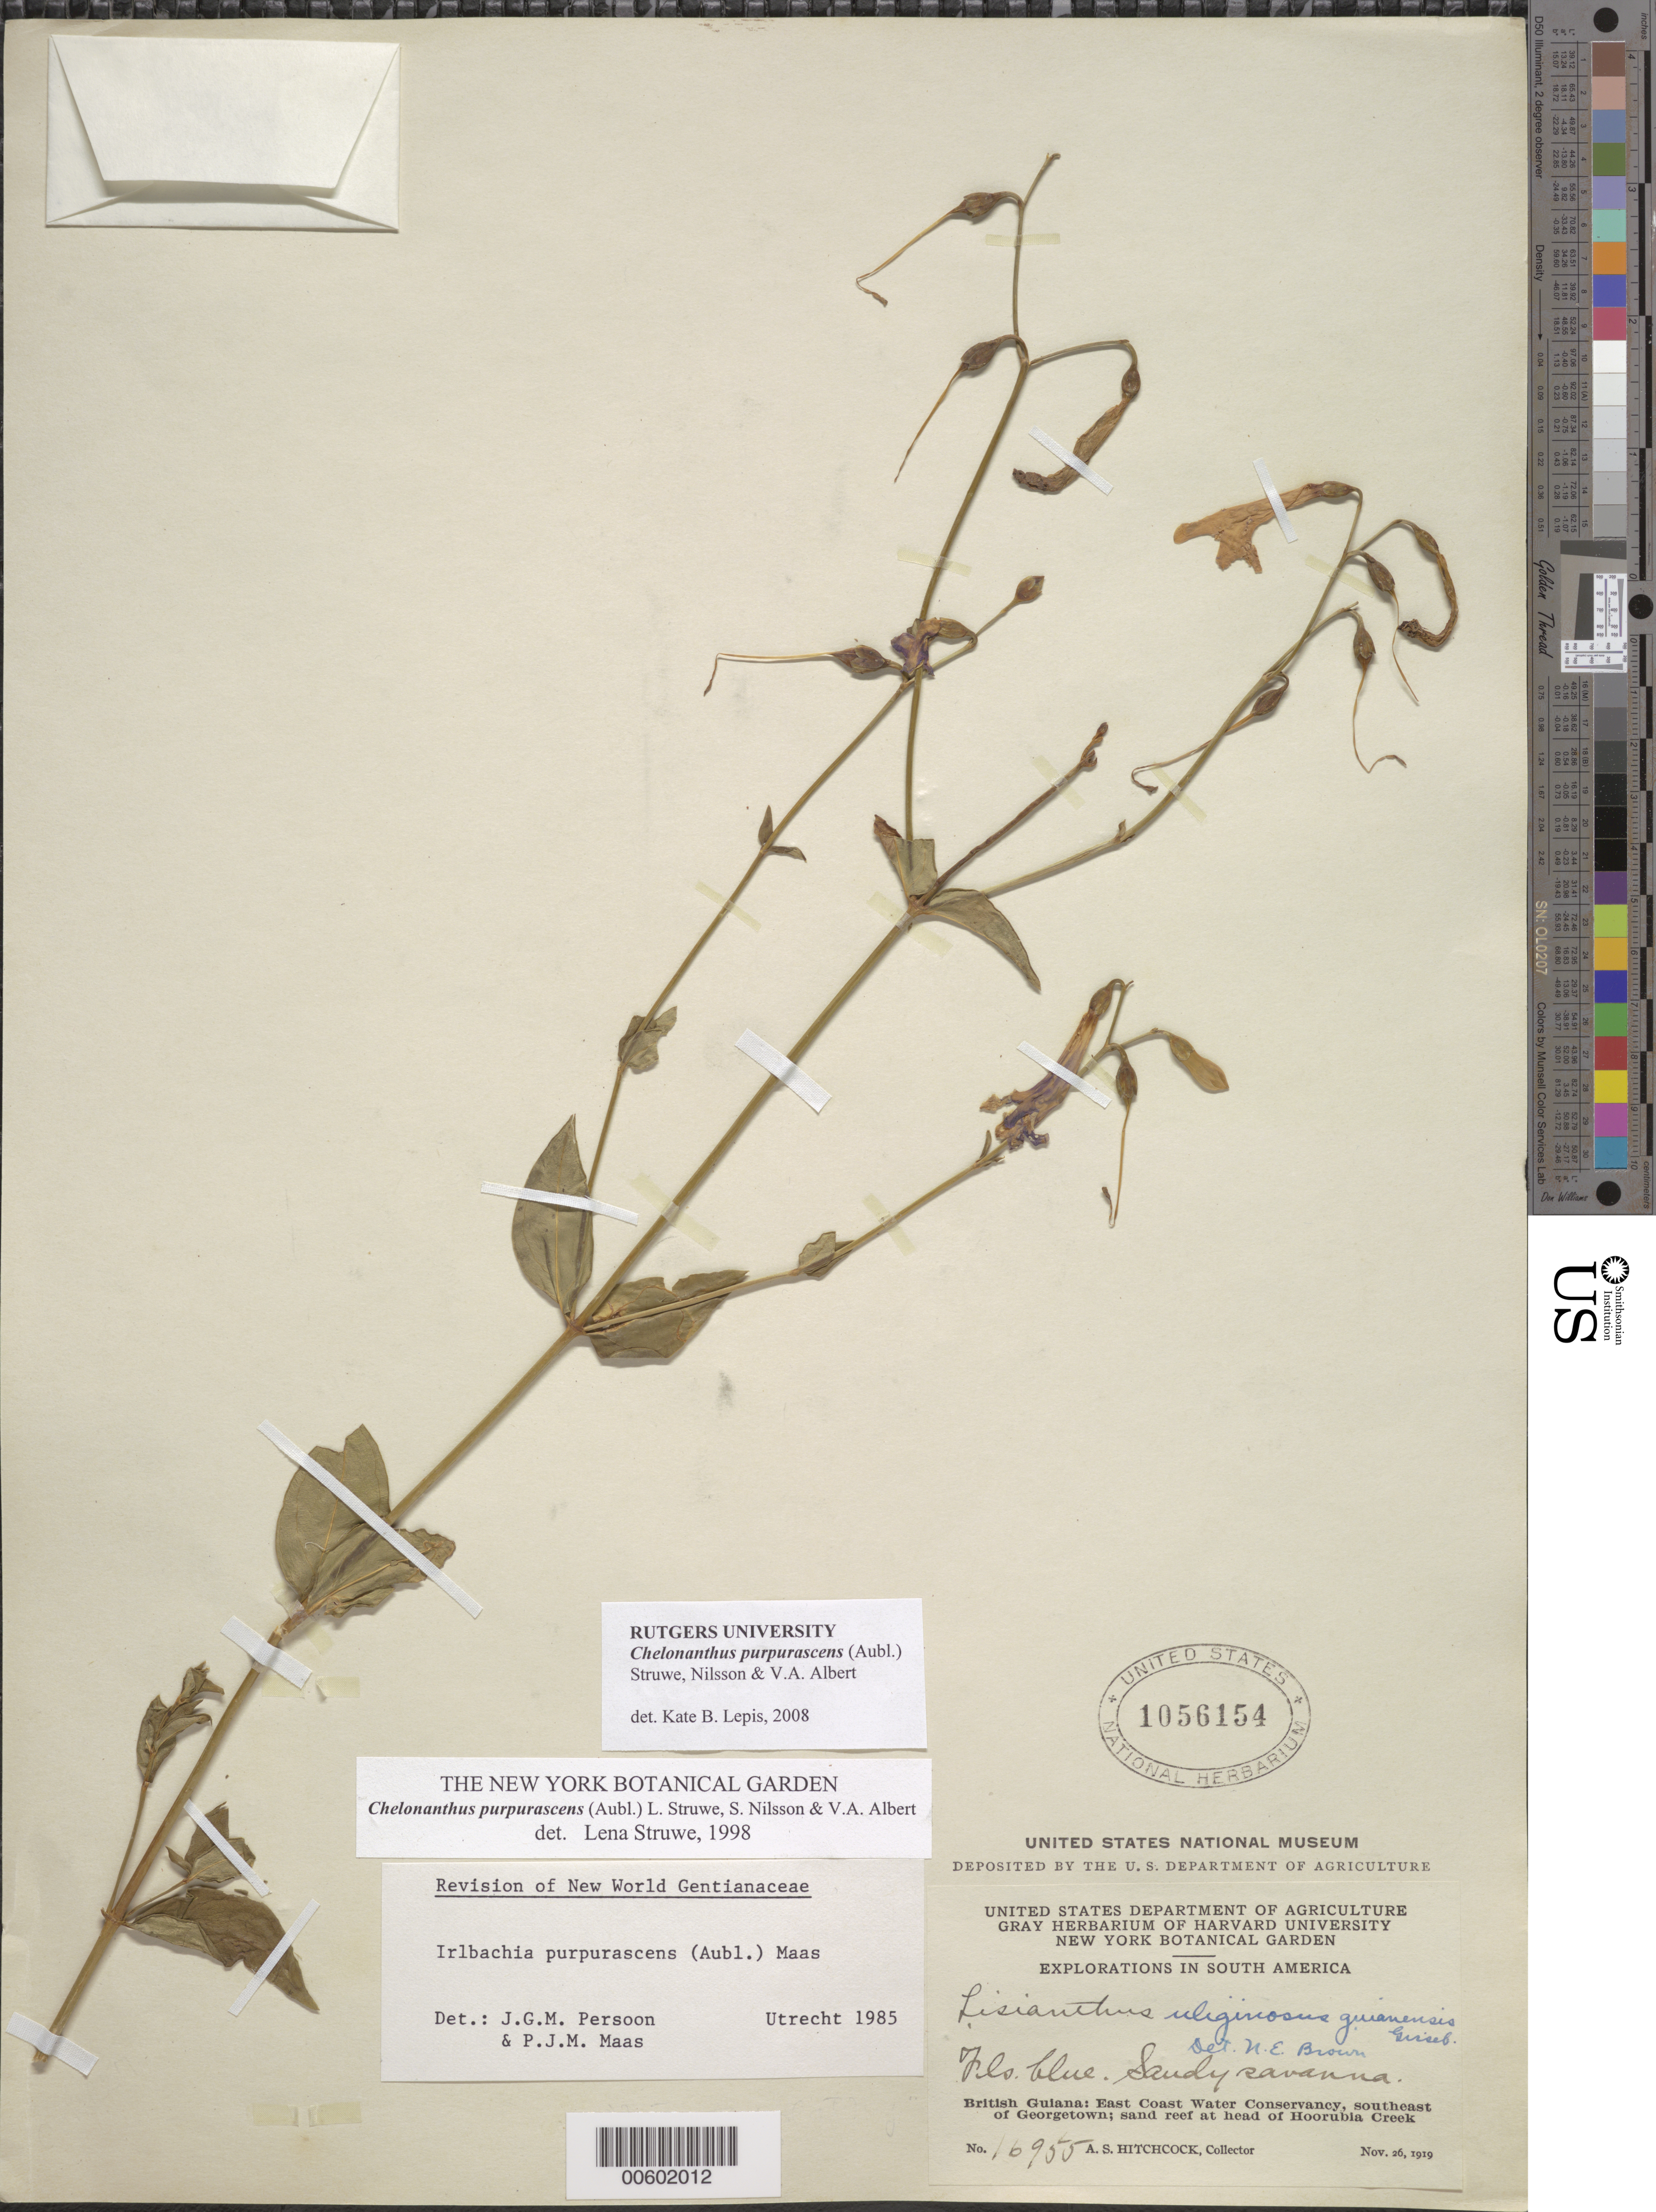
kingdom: Plantae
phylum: Tracheophyta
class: Magnoliopsida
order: Gentianales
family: Gentianaceae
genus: Chelonanthus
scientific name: Chelonanthus purpurascens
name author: (Aubl.) Struwe et al.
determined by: Struwe, L.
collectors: A. S. Hitchcock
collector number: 16955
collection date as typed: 26-Nov-19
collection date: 1919-11-26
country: Guyana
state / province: Demerara-Mahaica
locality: Hoorubea Creek, head of, SE of Georgetown, East Coast Water Conservancy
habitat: Sandy savanna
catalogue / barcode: US 1056154